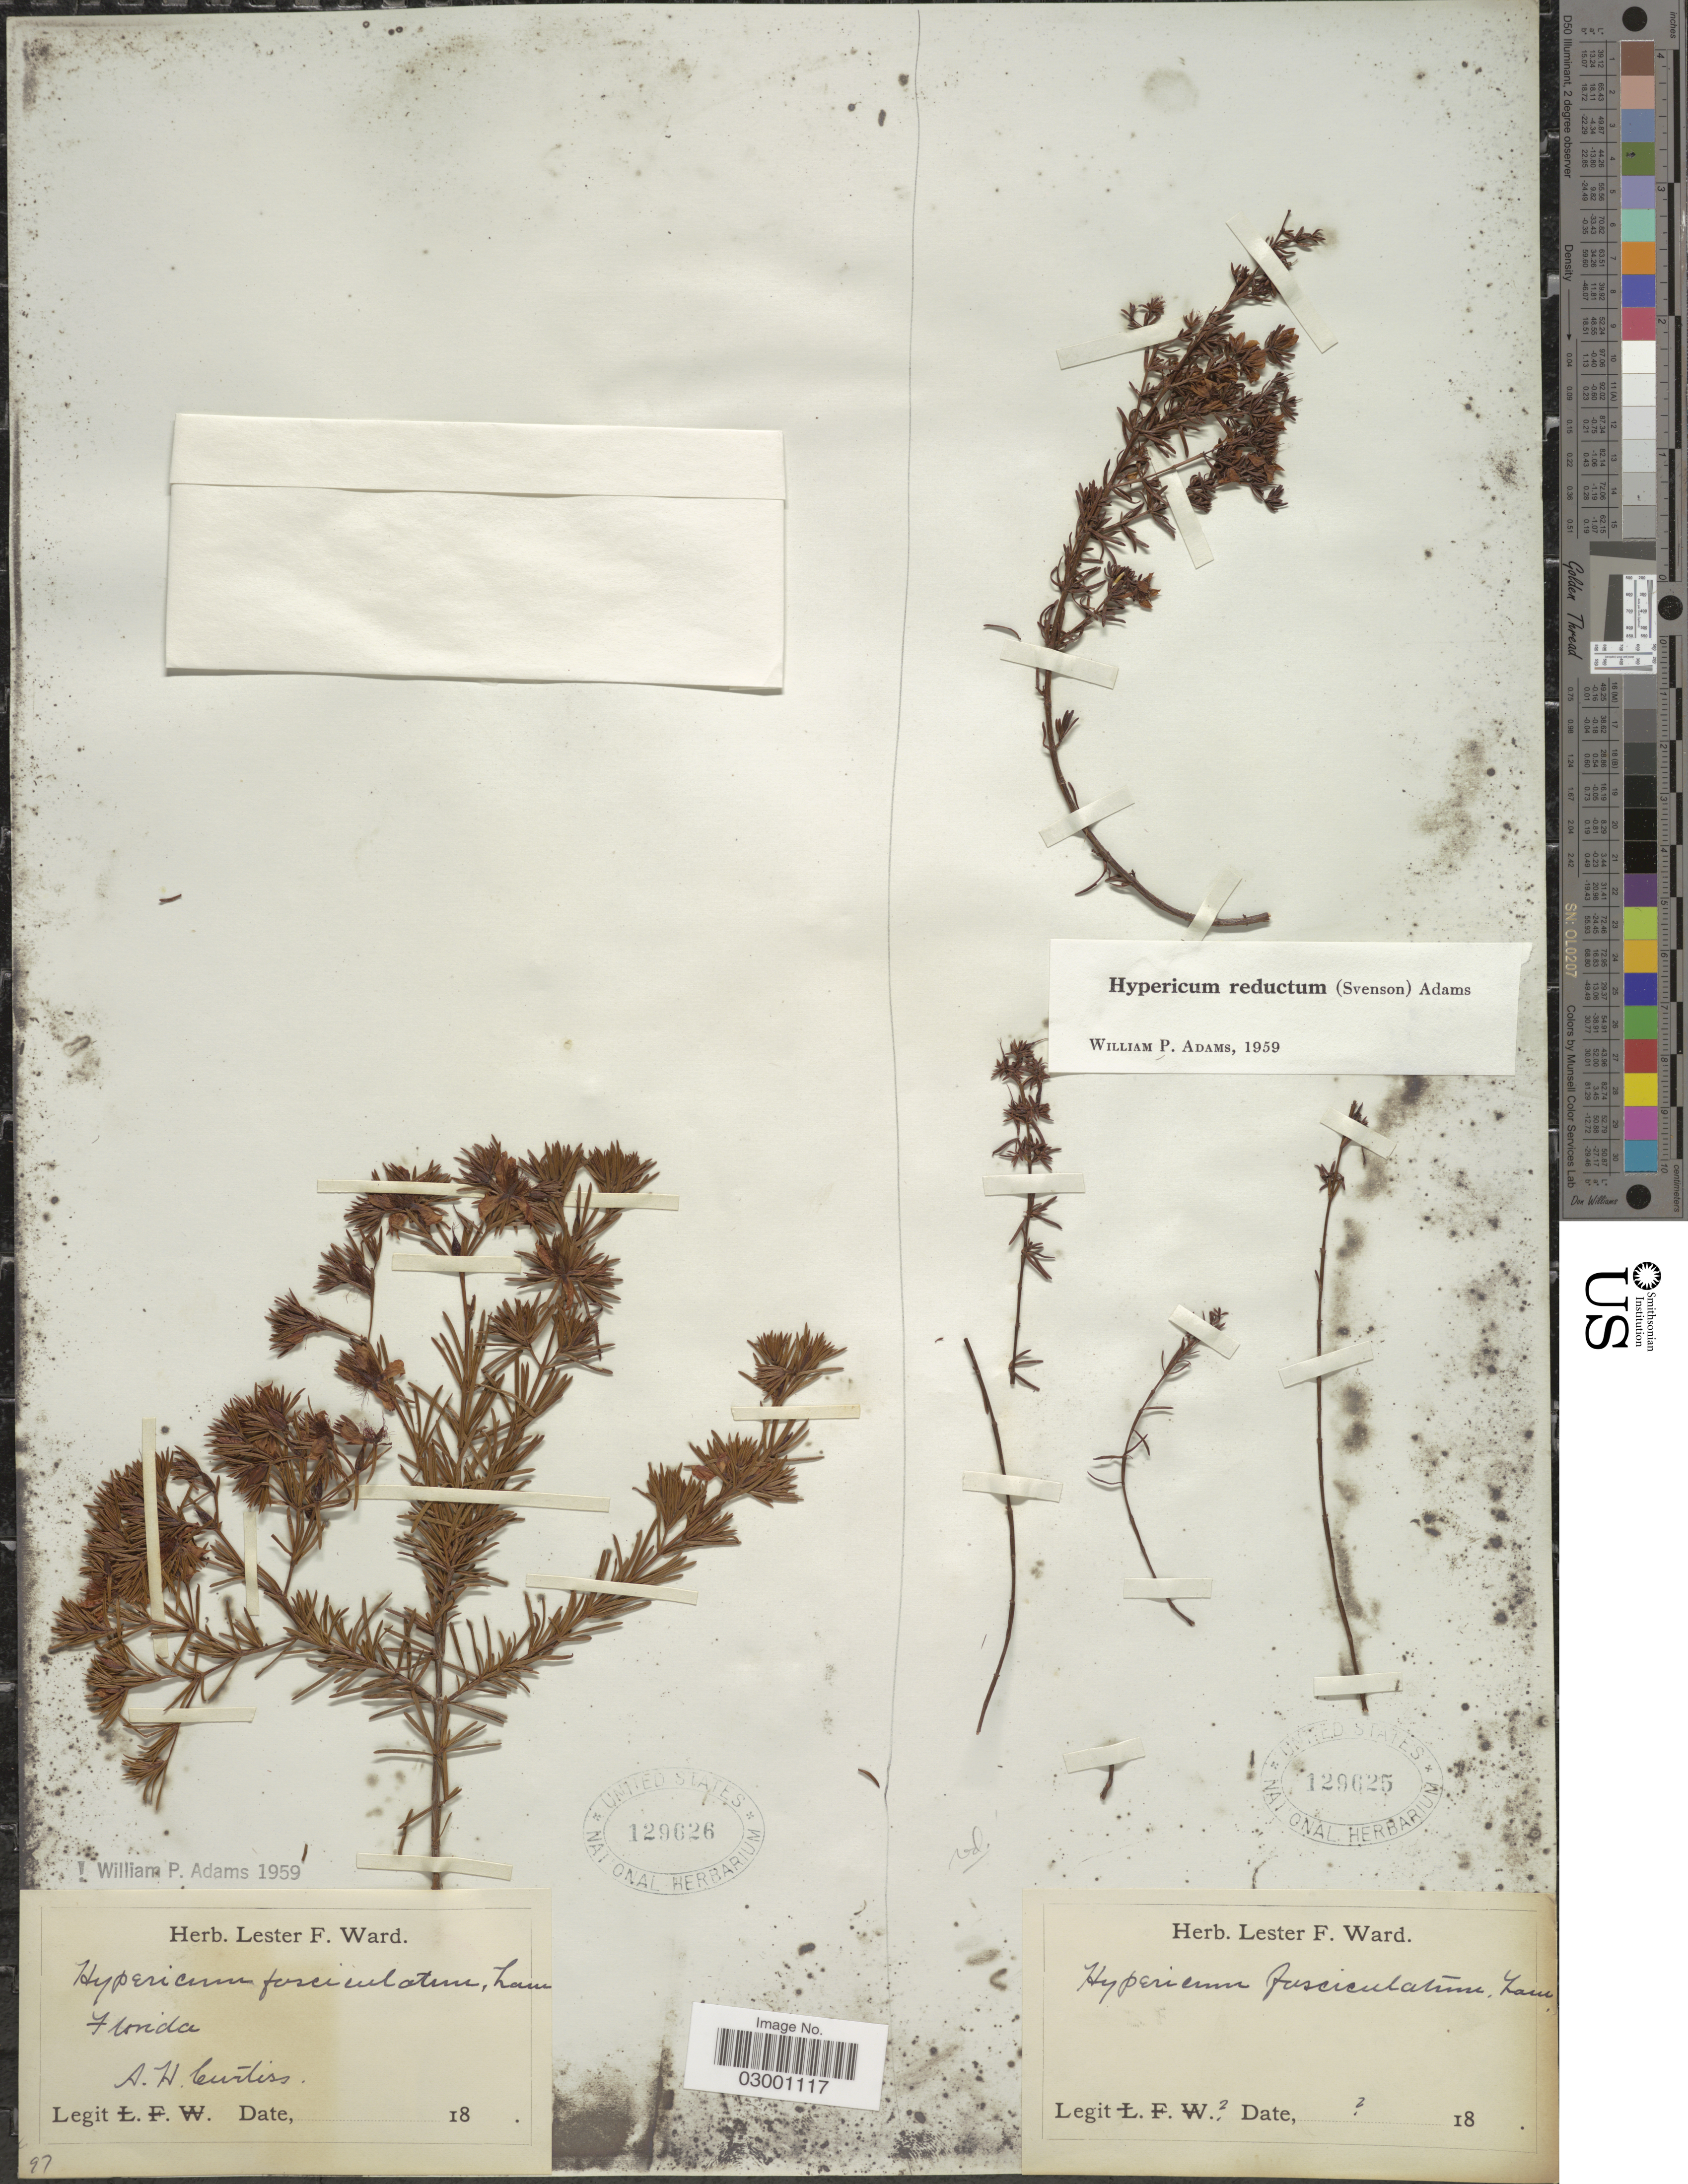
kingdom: Plantae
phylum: Tracheophyta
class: Magnoliopsida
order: Malpighiales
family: Hypericaceae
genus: Hypericum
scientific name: Hypericum fasciculatum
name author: Lam.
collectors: ex herb. Lester F. Ward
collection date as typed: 18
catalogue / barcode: US 129625-2